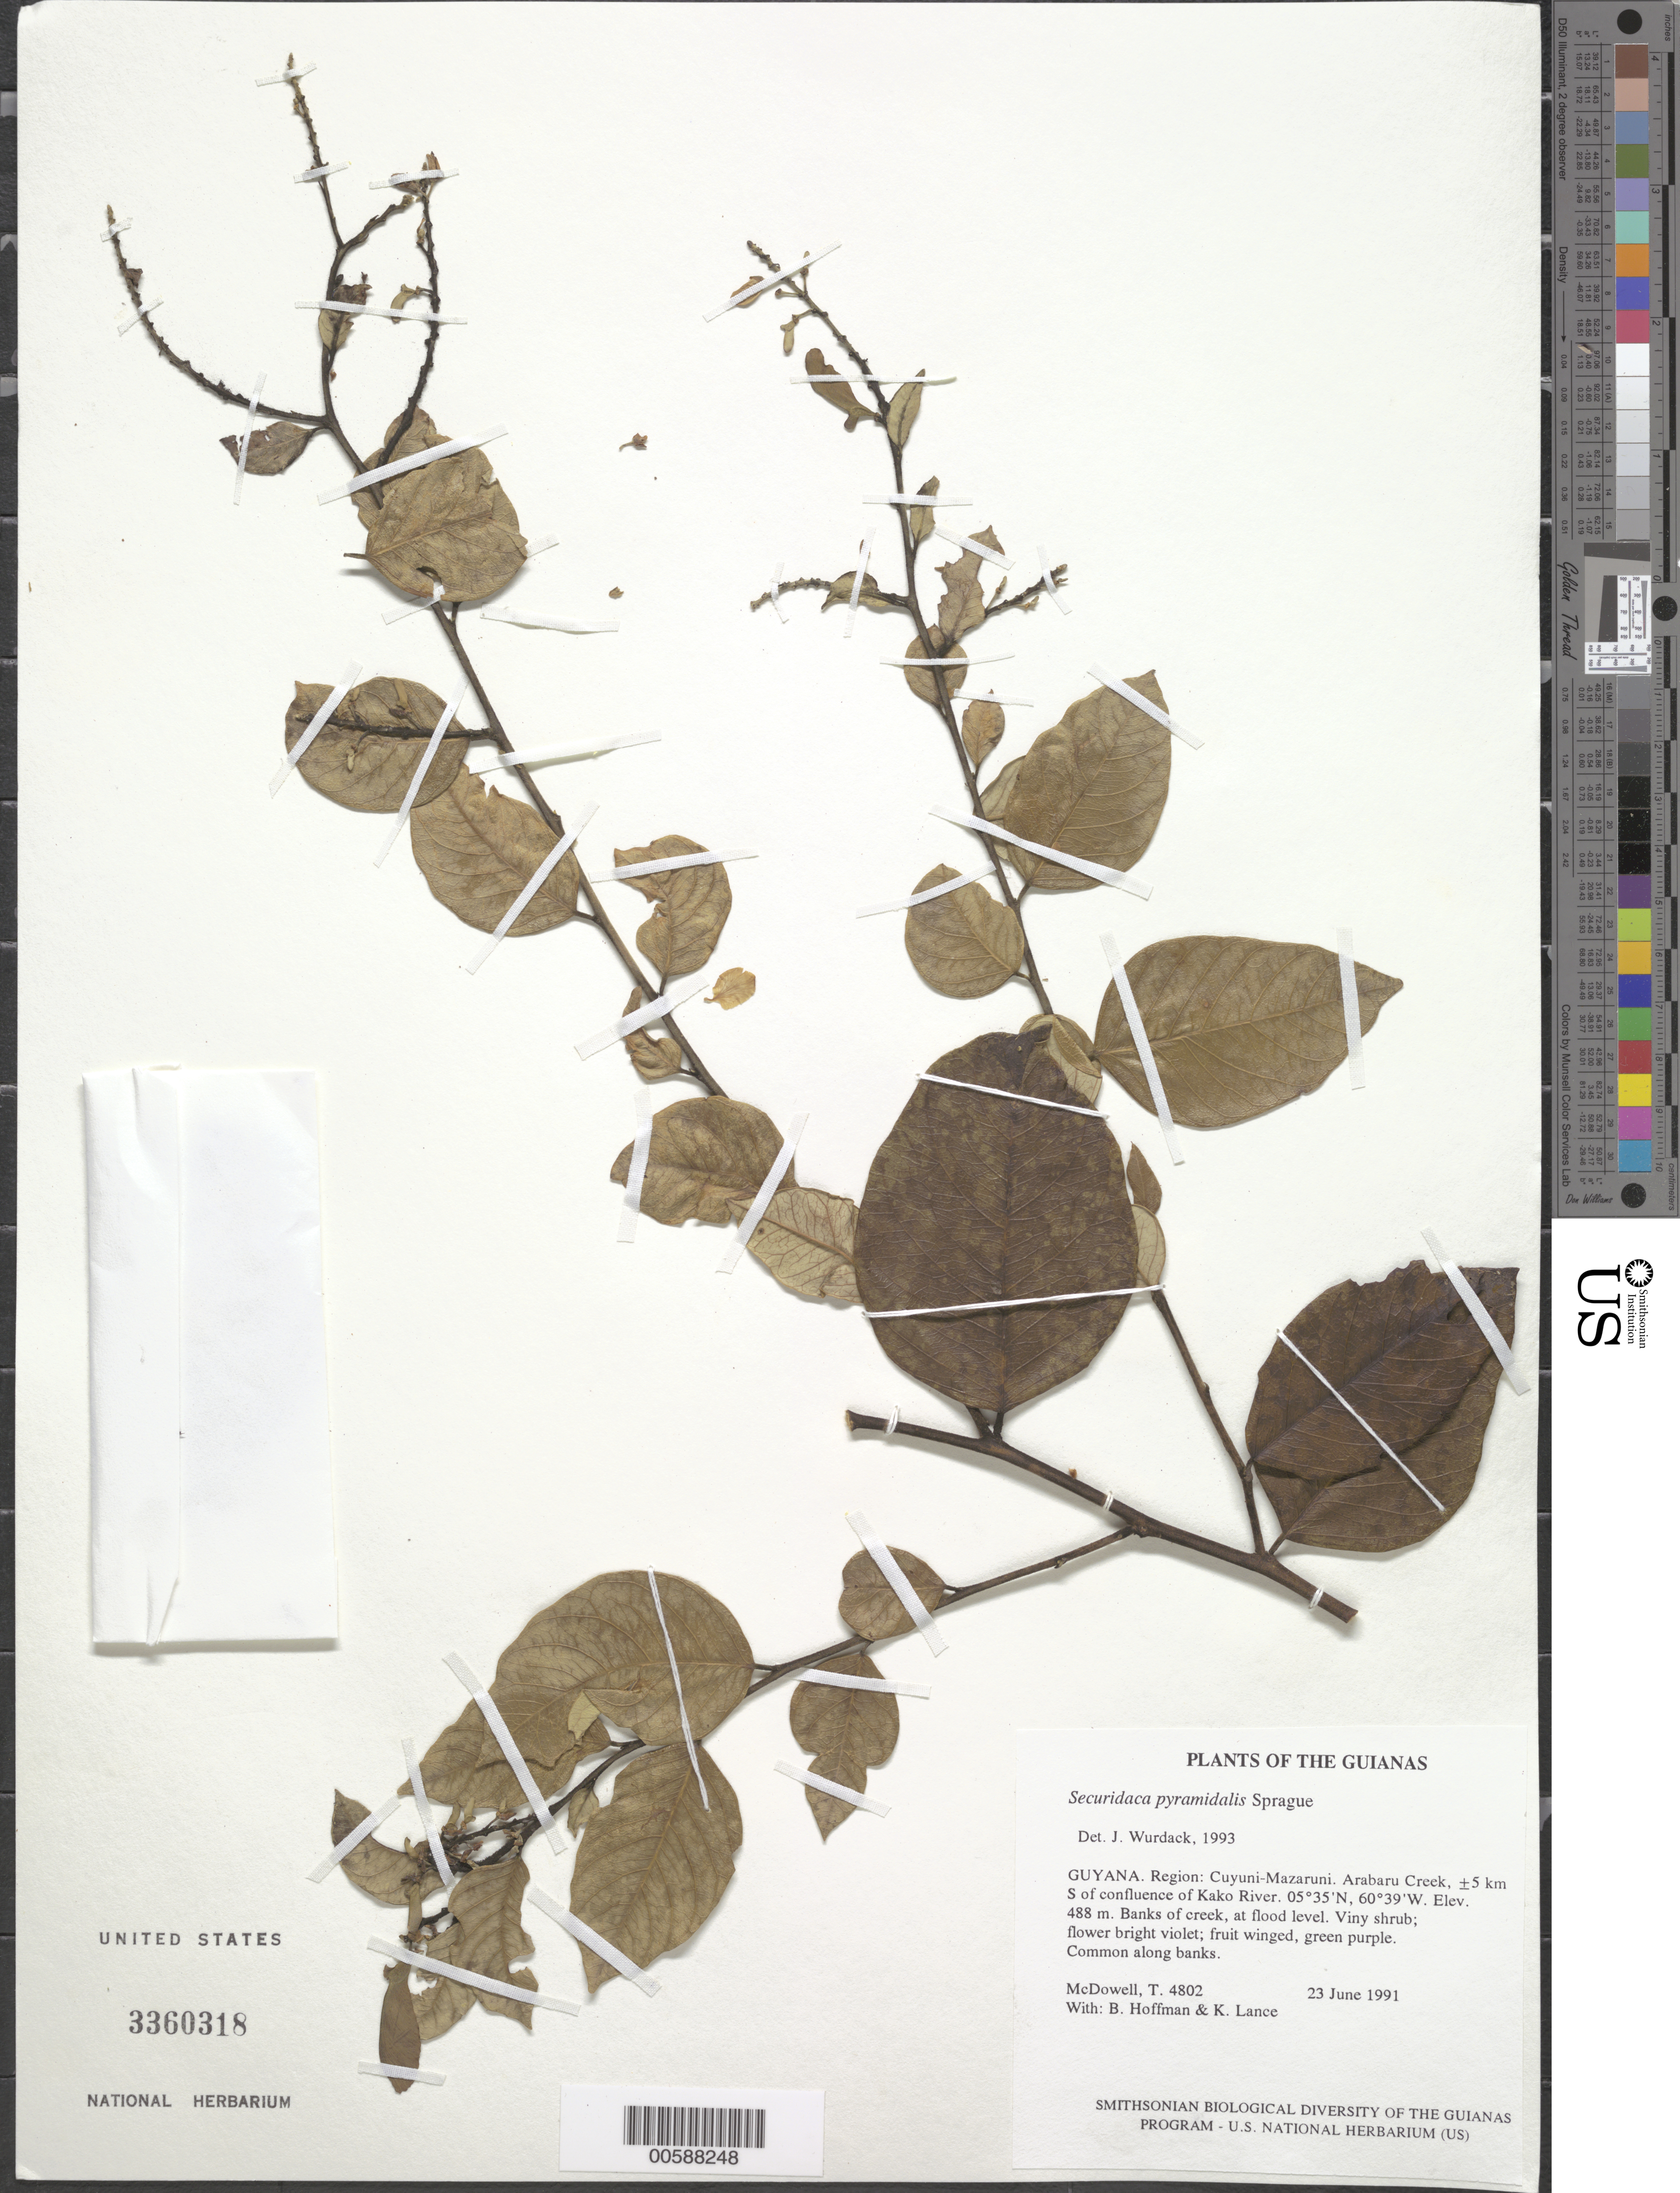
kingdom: Plantae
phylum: Tracheophyta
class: Magnoliopsida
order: Fabales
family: Polygalaceae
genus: Securidaca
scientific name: Securidaca pyramidalis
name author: Sprague ex Sandwith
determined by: Wurdack, John J., (US), US (UNITED STATES)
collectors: T. McDowell, B. Hoffman & K. Lance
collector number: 4802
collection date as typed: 23 June 1991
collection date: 1991-06-23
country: Guyana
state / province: Cuyuni-Mazaruni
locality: Arabaru Creek, ±5 km S of confluence of Kako River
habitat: Banks of creek, at flood level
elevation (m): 488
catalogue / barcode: US 3360318